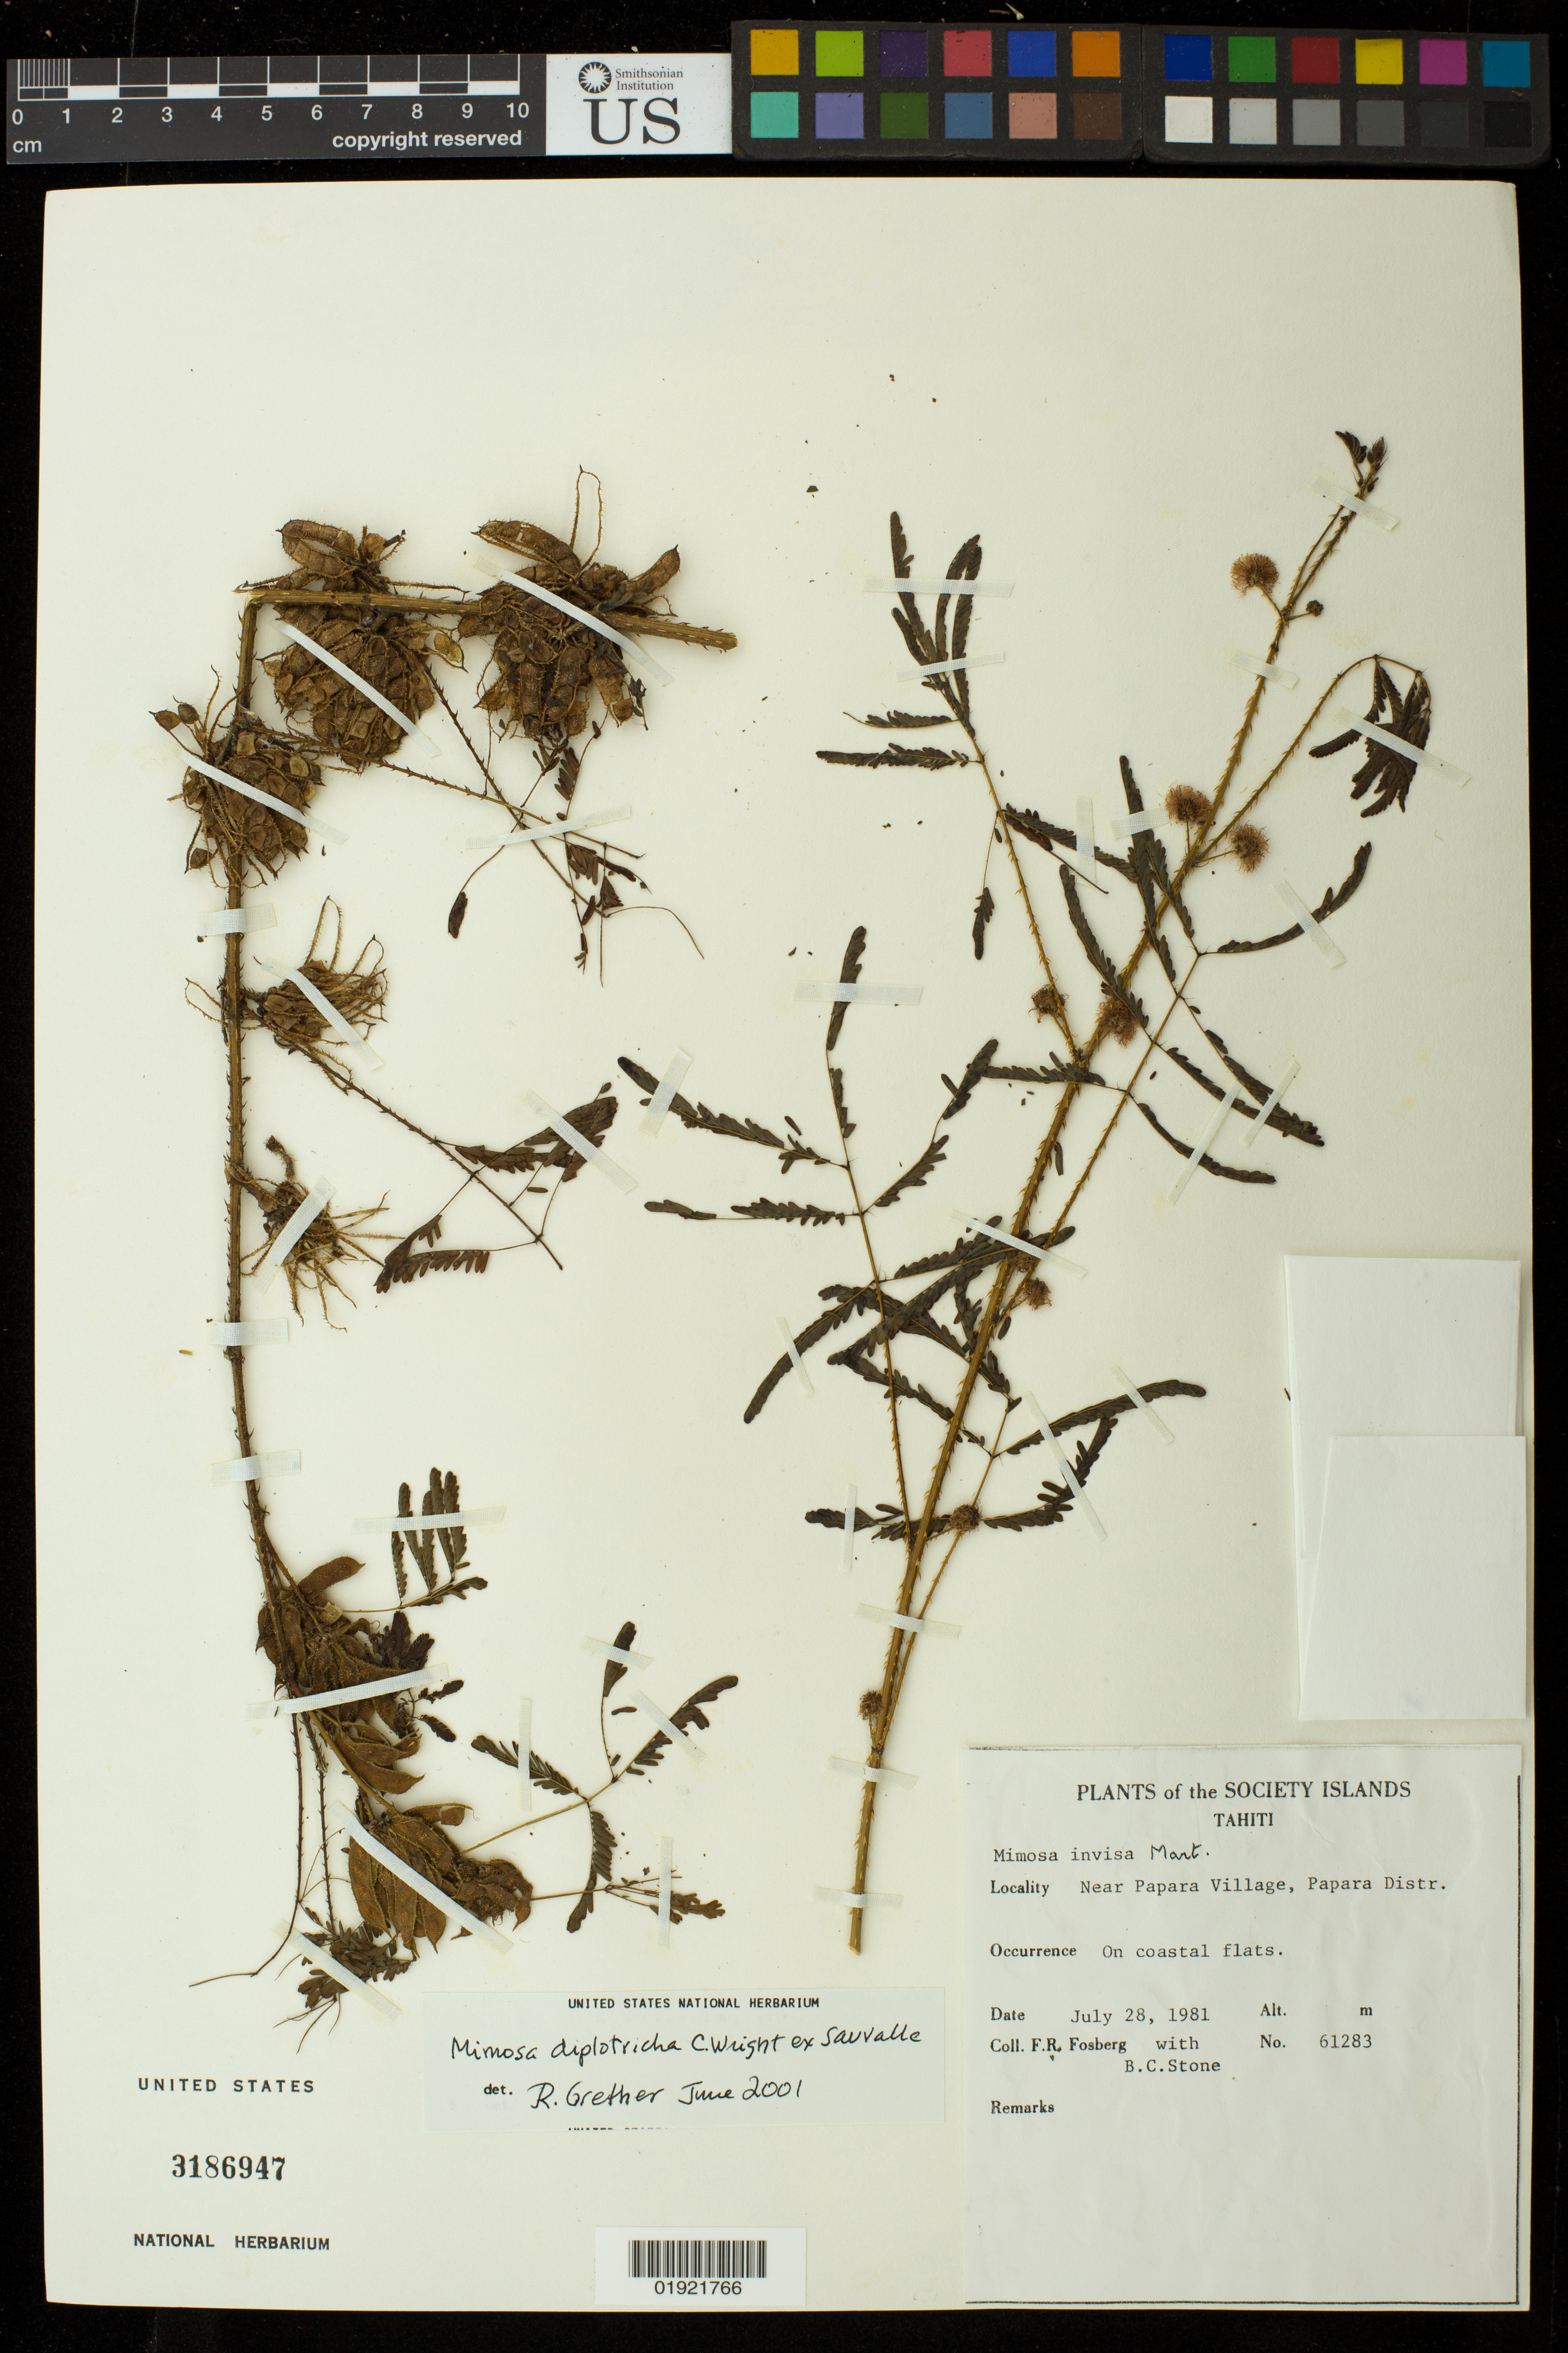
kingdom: Plantae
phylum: Tracheophyta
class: Magnoliopsida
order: Fabales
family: Fabaceae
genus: Mimosa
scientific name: Mimosa diplotricha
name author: C. Wright in Sauvalle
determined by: Grether, R.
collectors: F. R. Fosberg & B. C. Stone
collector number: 61283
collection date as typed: July 28, 1981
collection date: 1981-07-28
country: French Polynesia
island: Tahiti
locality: Near Papara Village, Papara Distr., on coastal flats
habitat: on coastal flats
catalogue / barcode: US 3186947